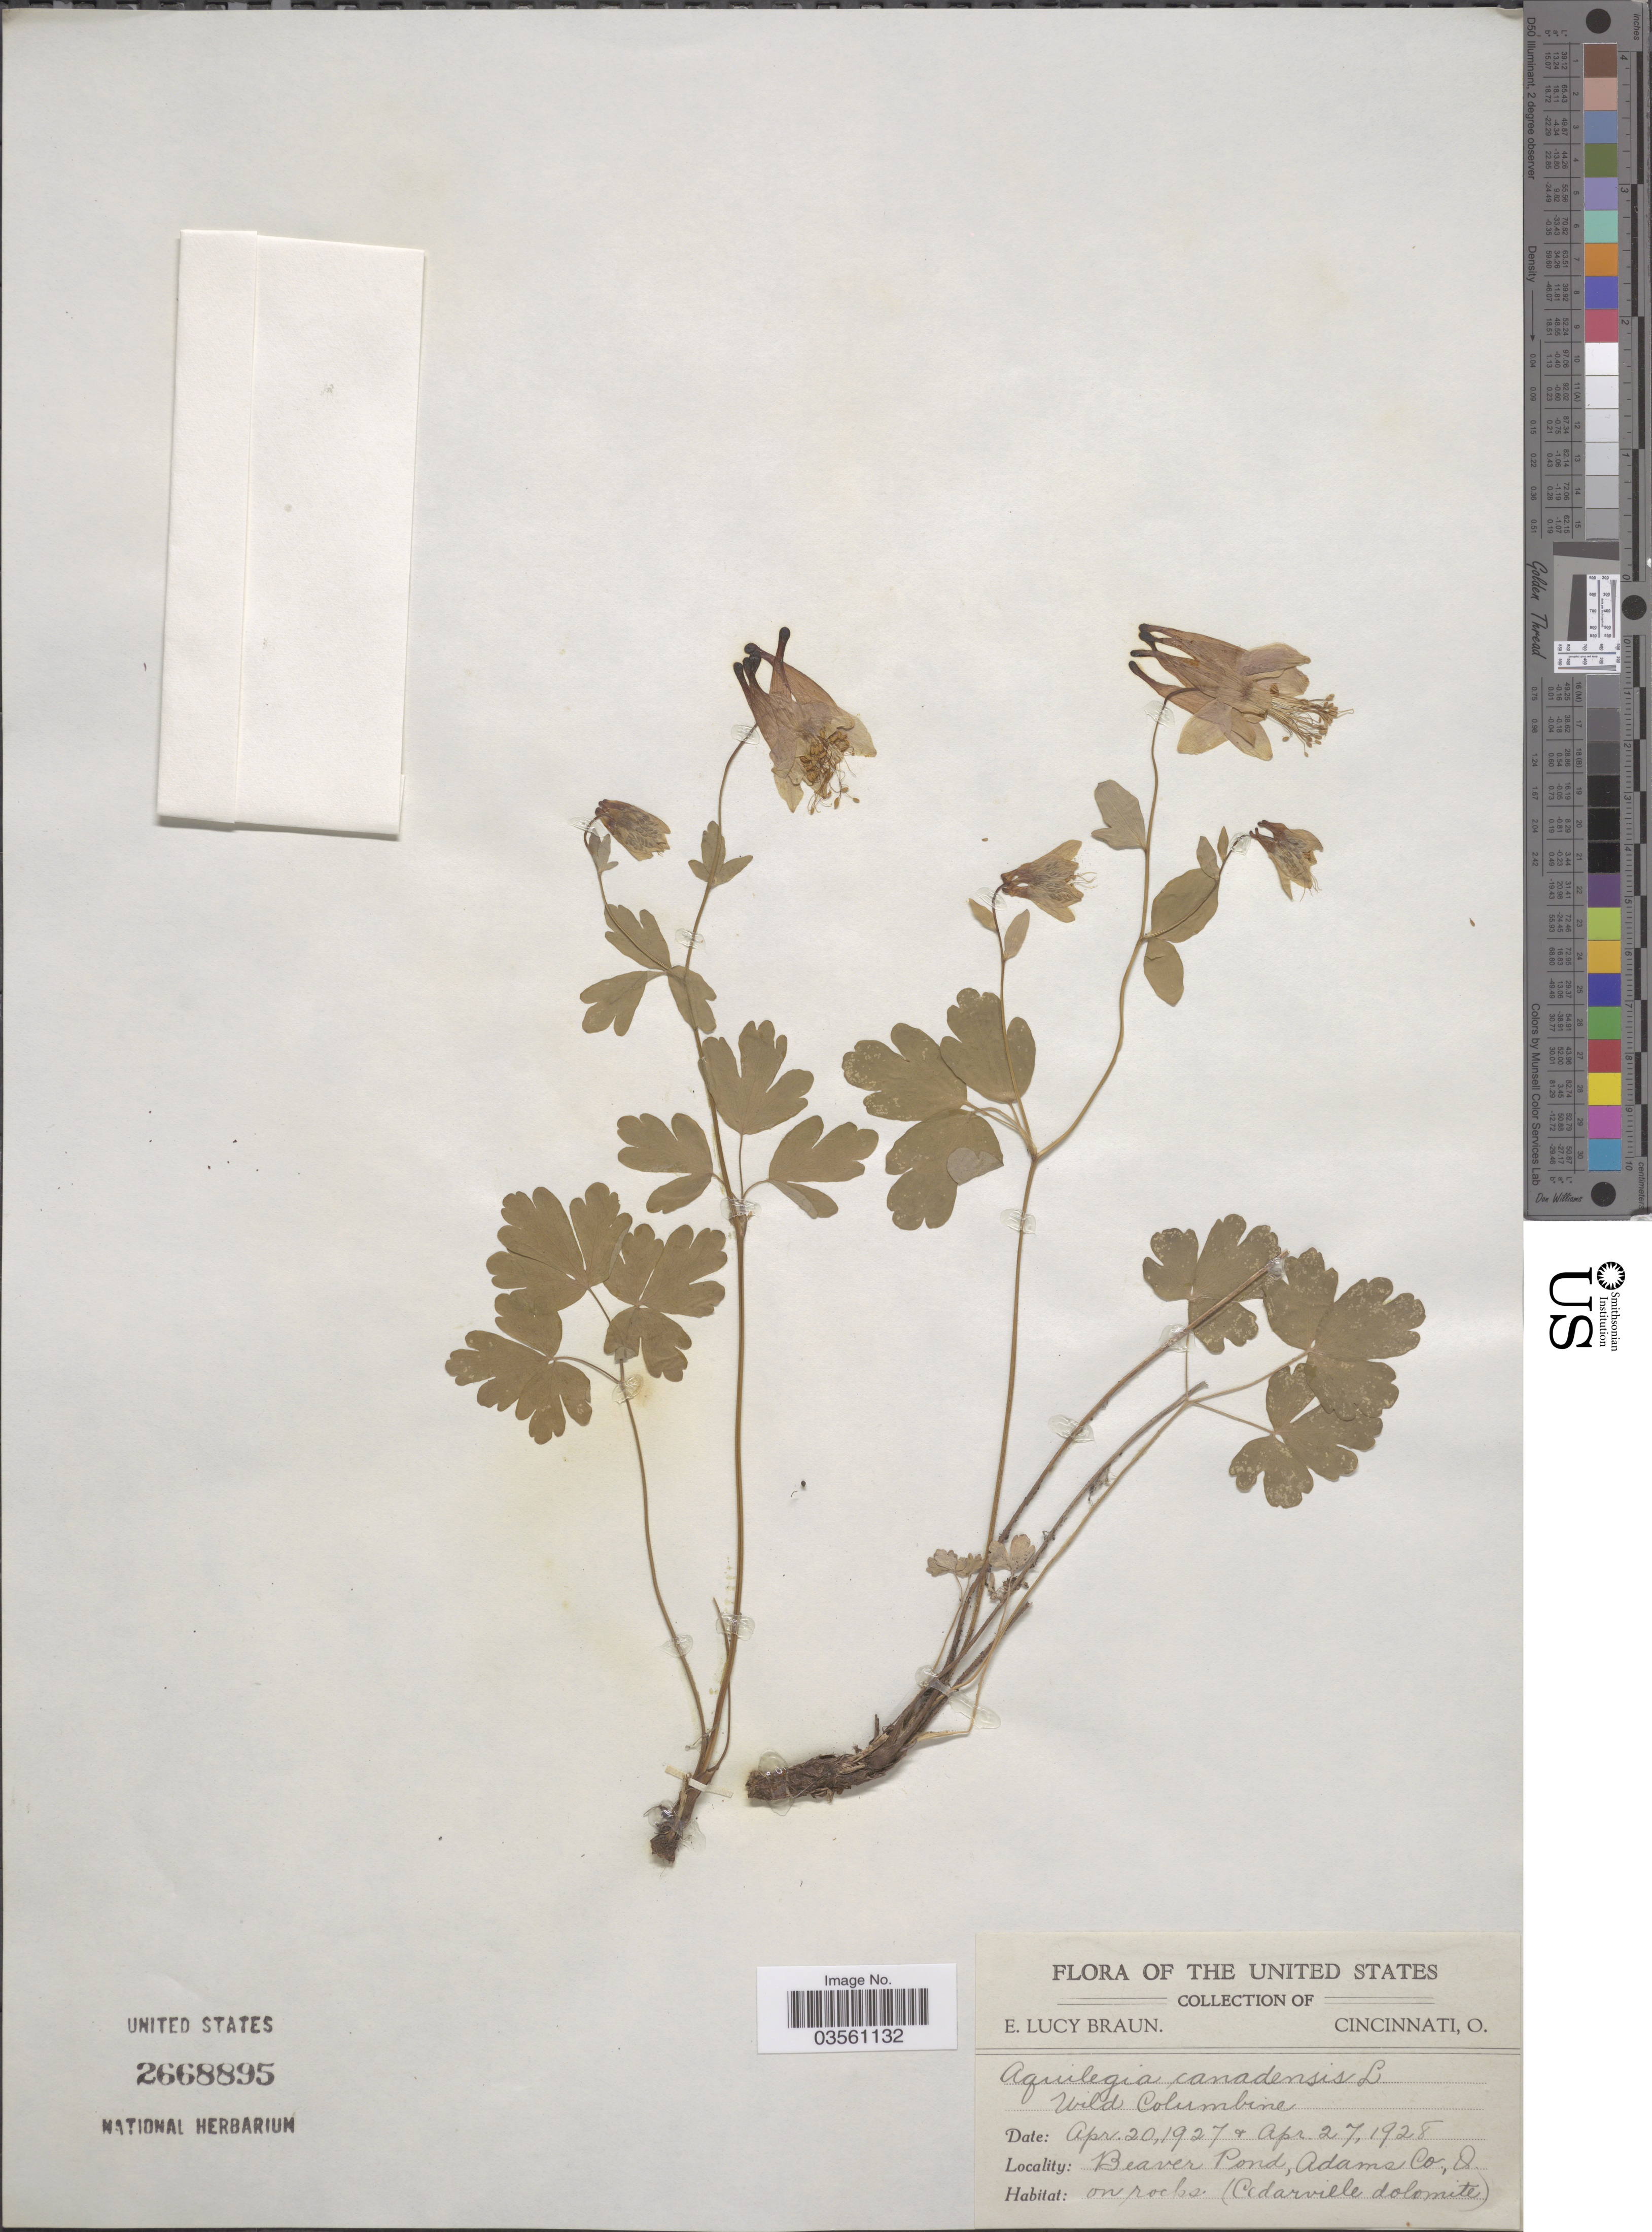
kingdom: Plantae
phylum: Tracheophyta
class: Magnoliopsida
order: Ranunculales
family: Ranunculaceae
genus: Aquilegia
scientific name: Aquilegia canadensis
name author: L.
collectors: E. L. Braun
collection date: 1927-04-20/1928-04-27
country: United States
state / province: Ohio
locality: Beaver Pond, Adams Co.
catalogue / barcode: US 2668895